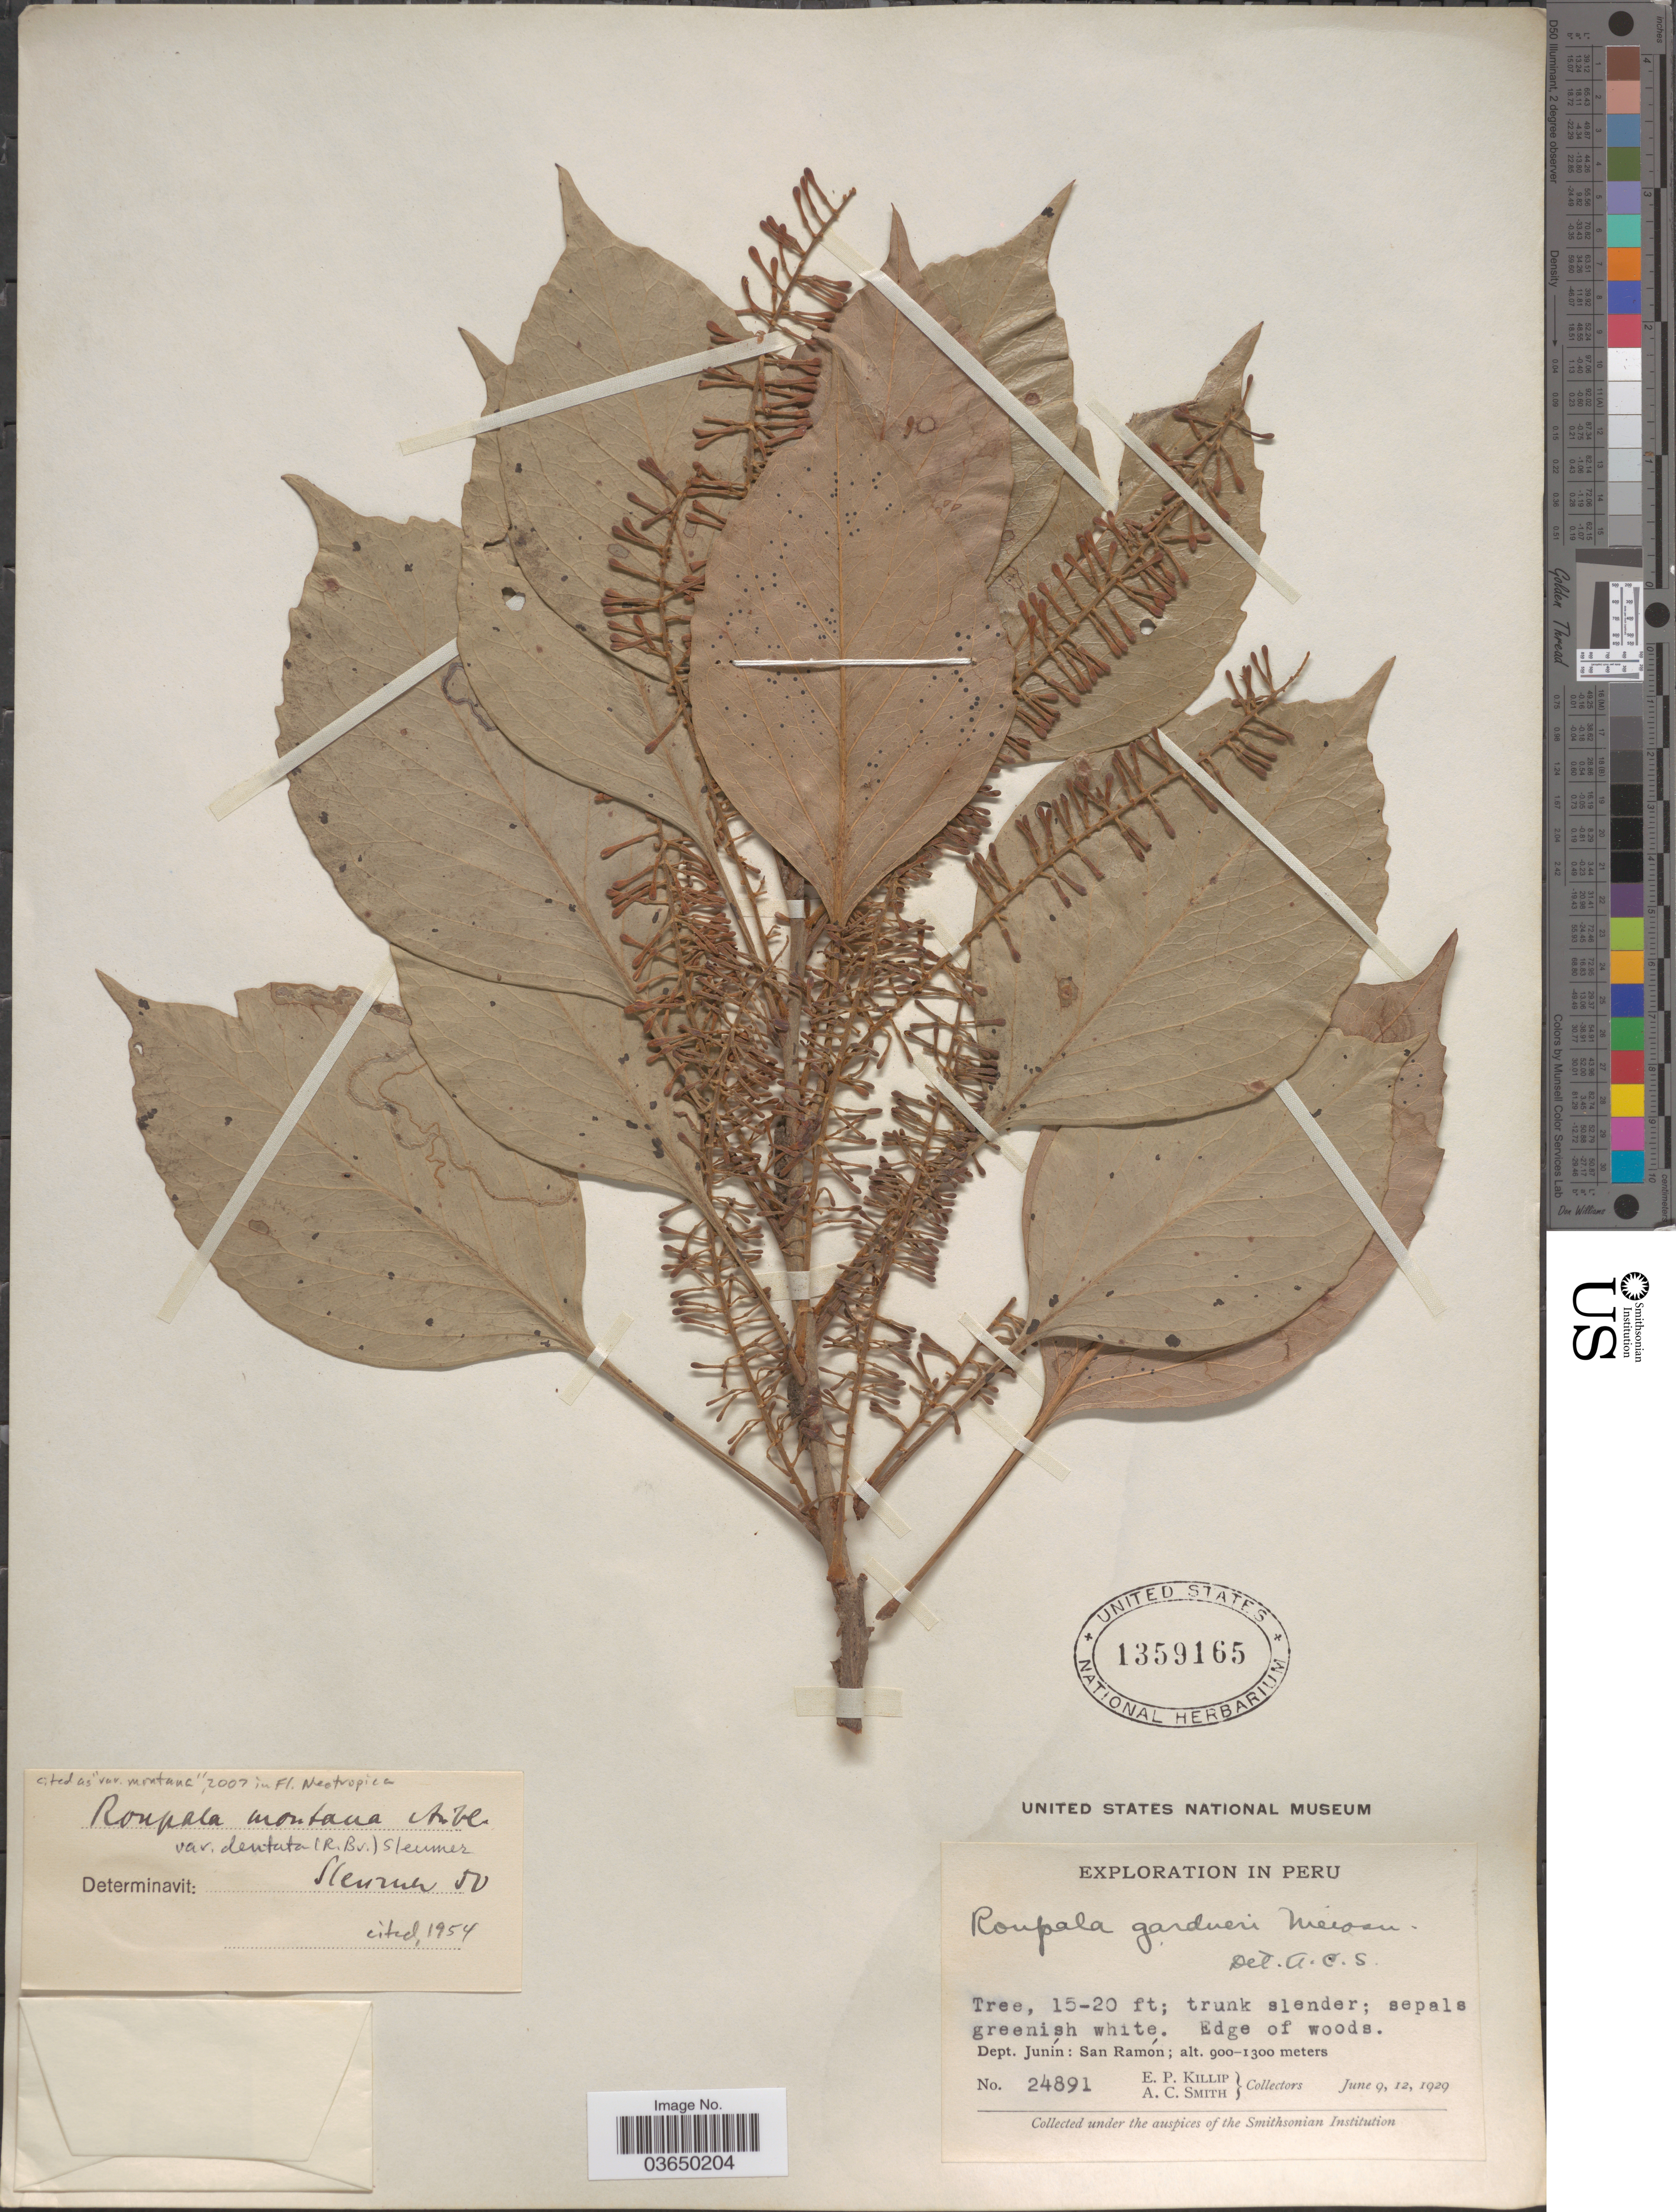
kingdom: Plantae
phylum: Tracheophyta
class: Magnoliopsida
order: Proteales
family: Proteaceae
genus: Roupala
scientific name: Roupala montana var. montana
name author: Aubl.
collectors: E. P. Killip & A. C. Smith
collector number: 24891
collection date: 1929-06-09/1929-06-12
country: Peru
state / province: Junín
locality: Dept. Junín: San Ramón.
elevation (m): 900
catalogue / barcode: US 1359165